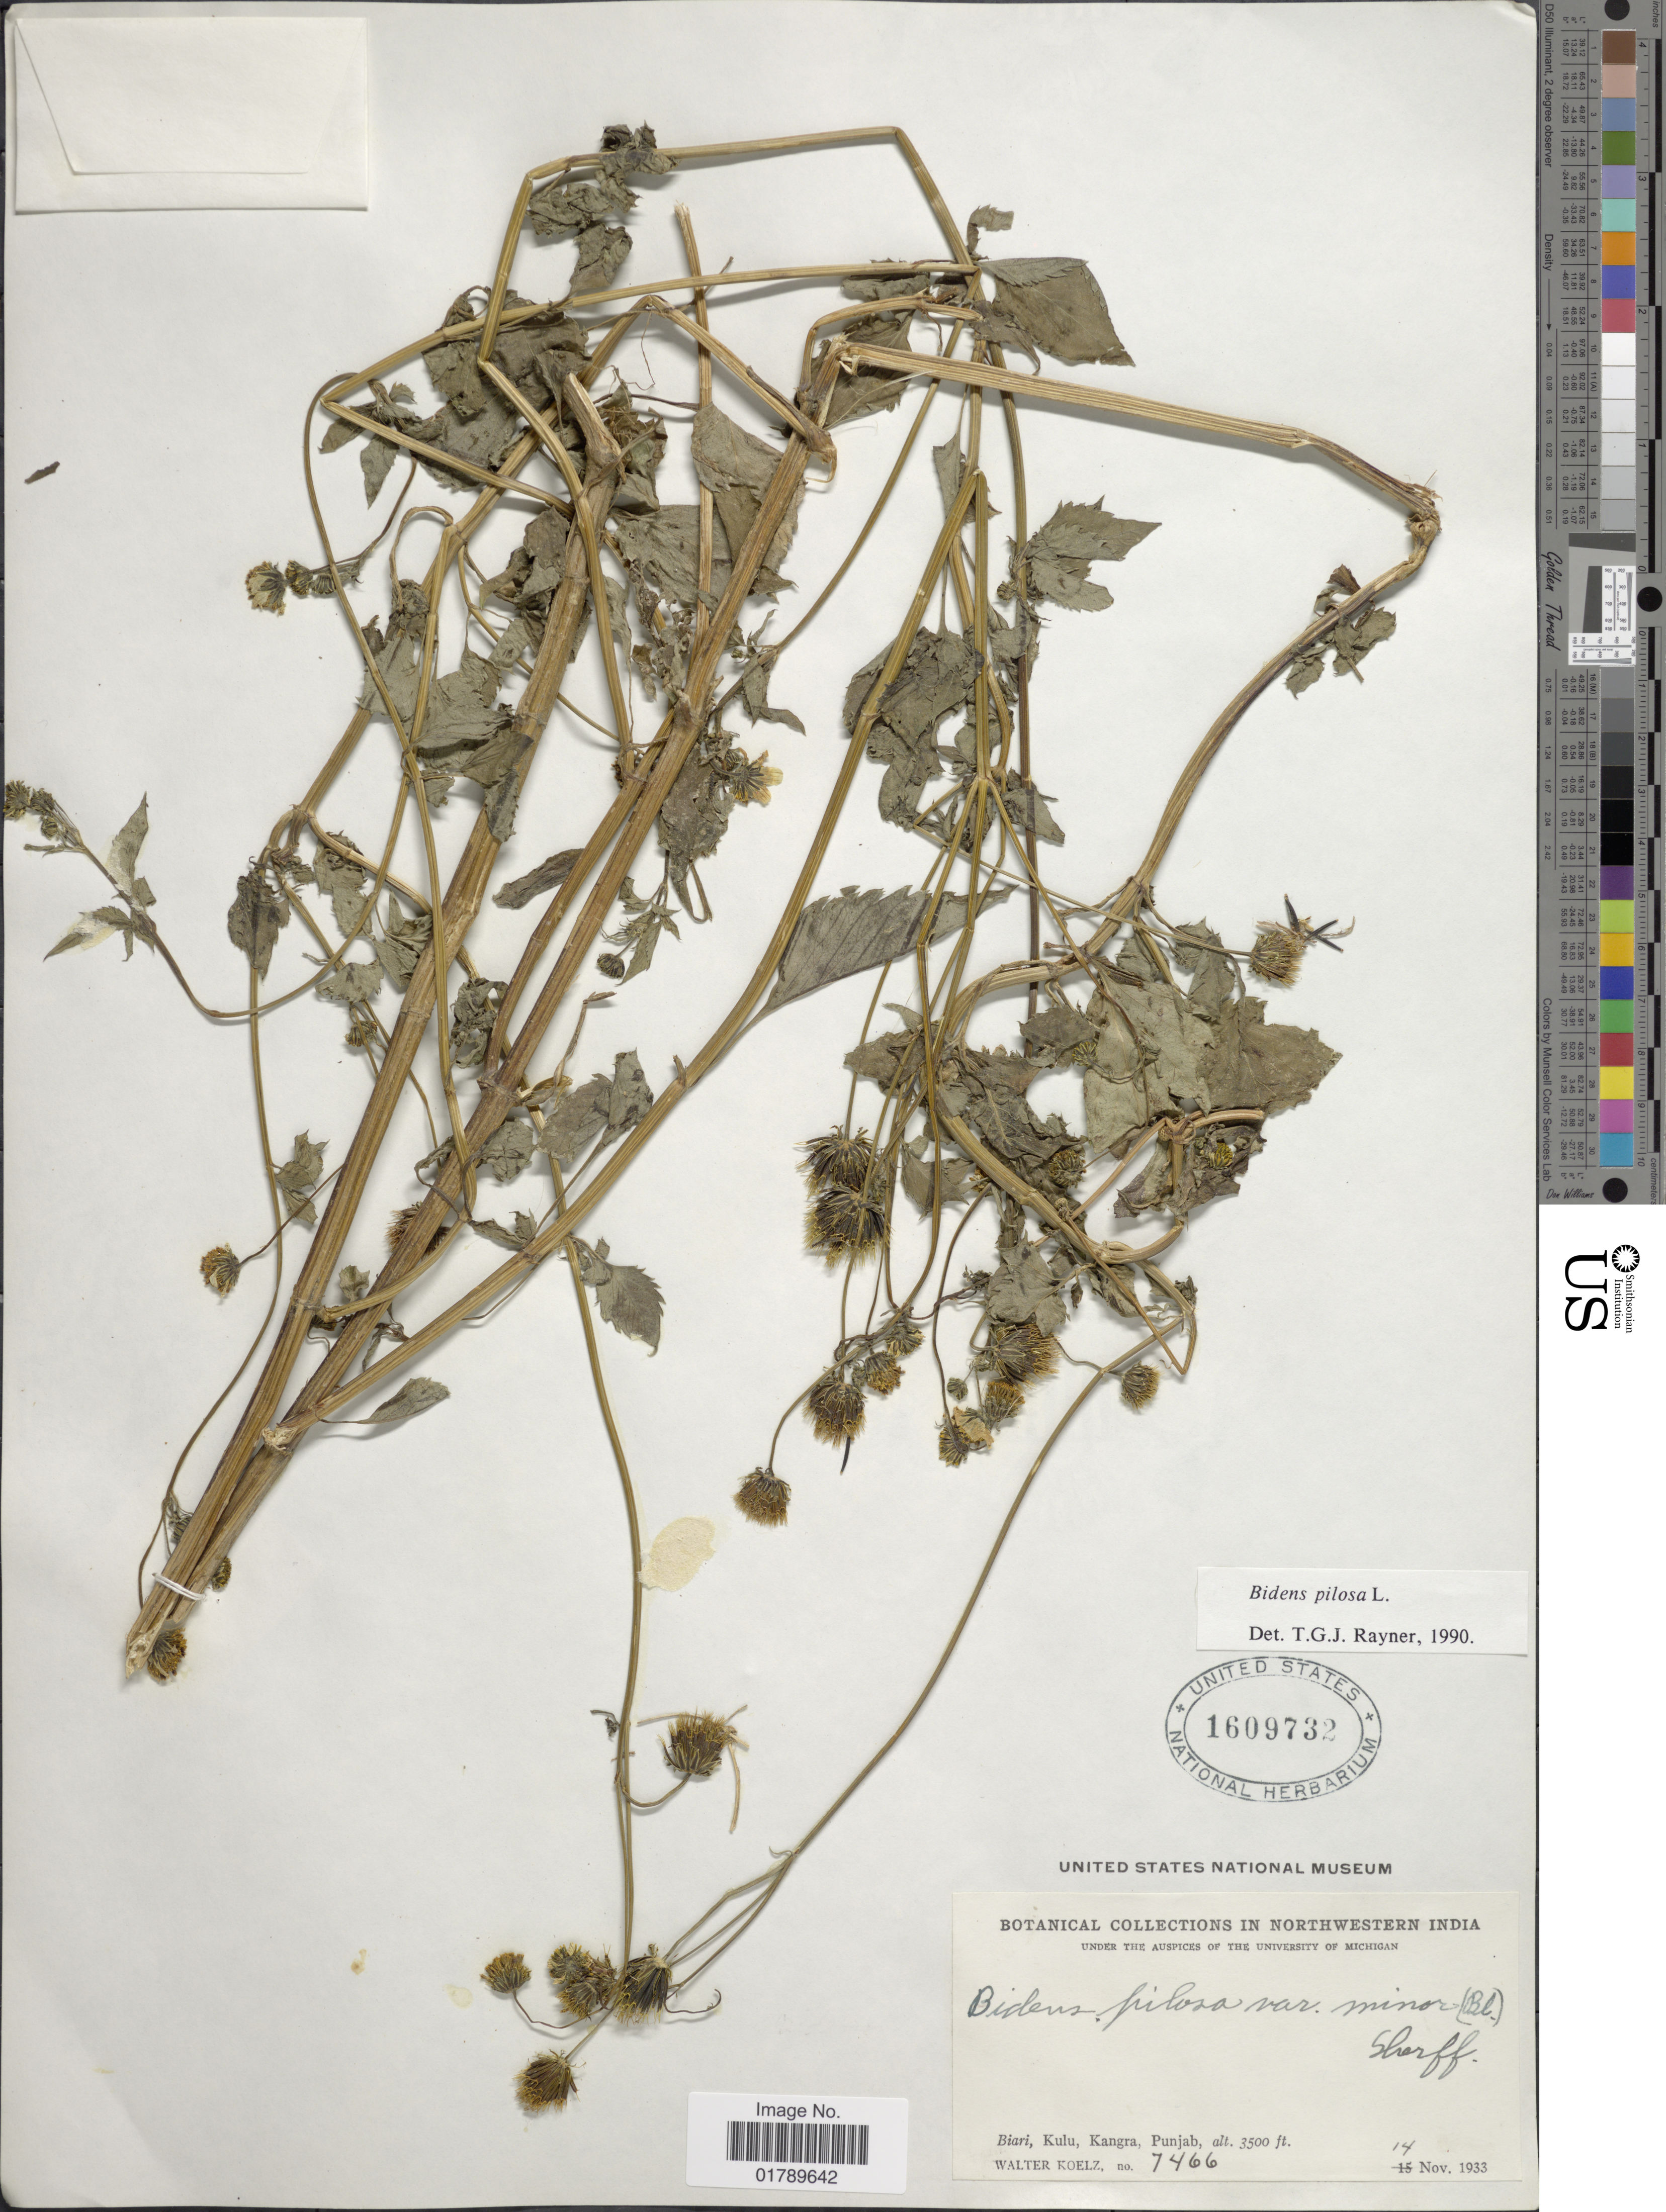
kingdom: Plantae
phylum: Tracheophyta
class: Magnoliopsida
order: Asterales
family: Asteraceae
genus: Bidens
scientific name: Bidens pilosa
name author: L.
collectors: W. N. Koelz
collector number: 7466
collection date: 1933-11-14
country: India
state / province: Himachal Pradesh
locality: Northwestern India. Biari, Kulu, Kangra, Punjab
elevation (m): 1067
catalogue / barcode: US 16097232